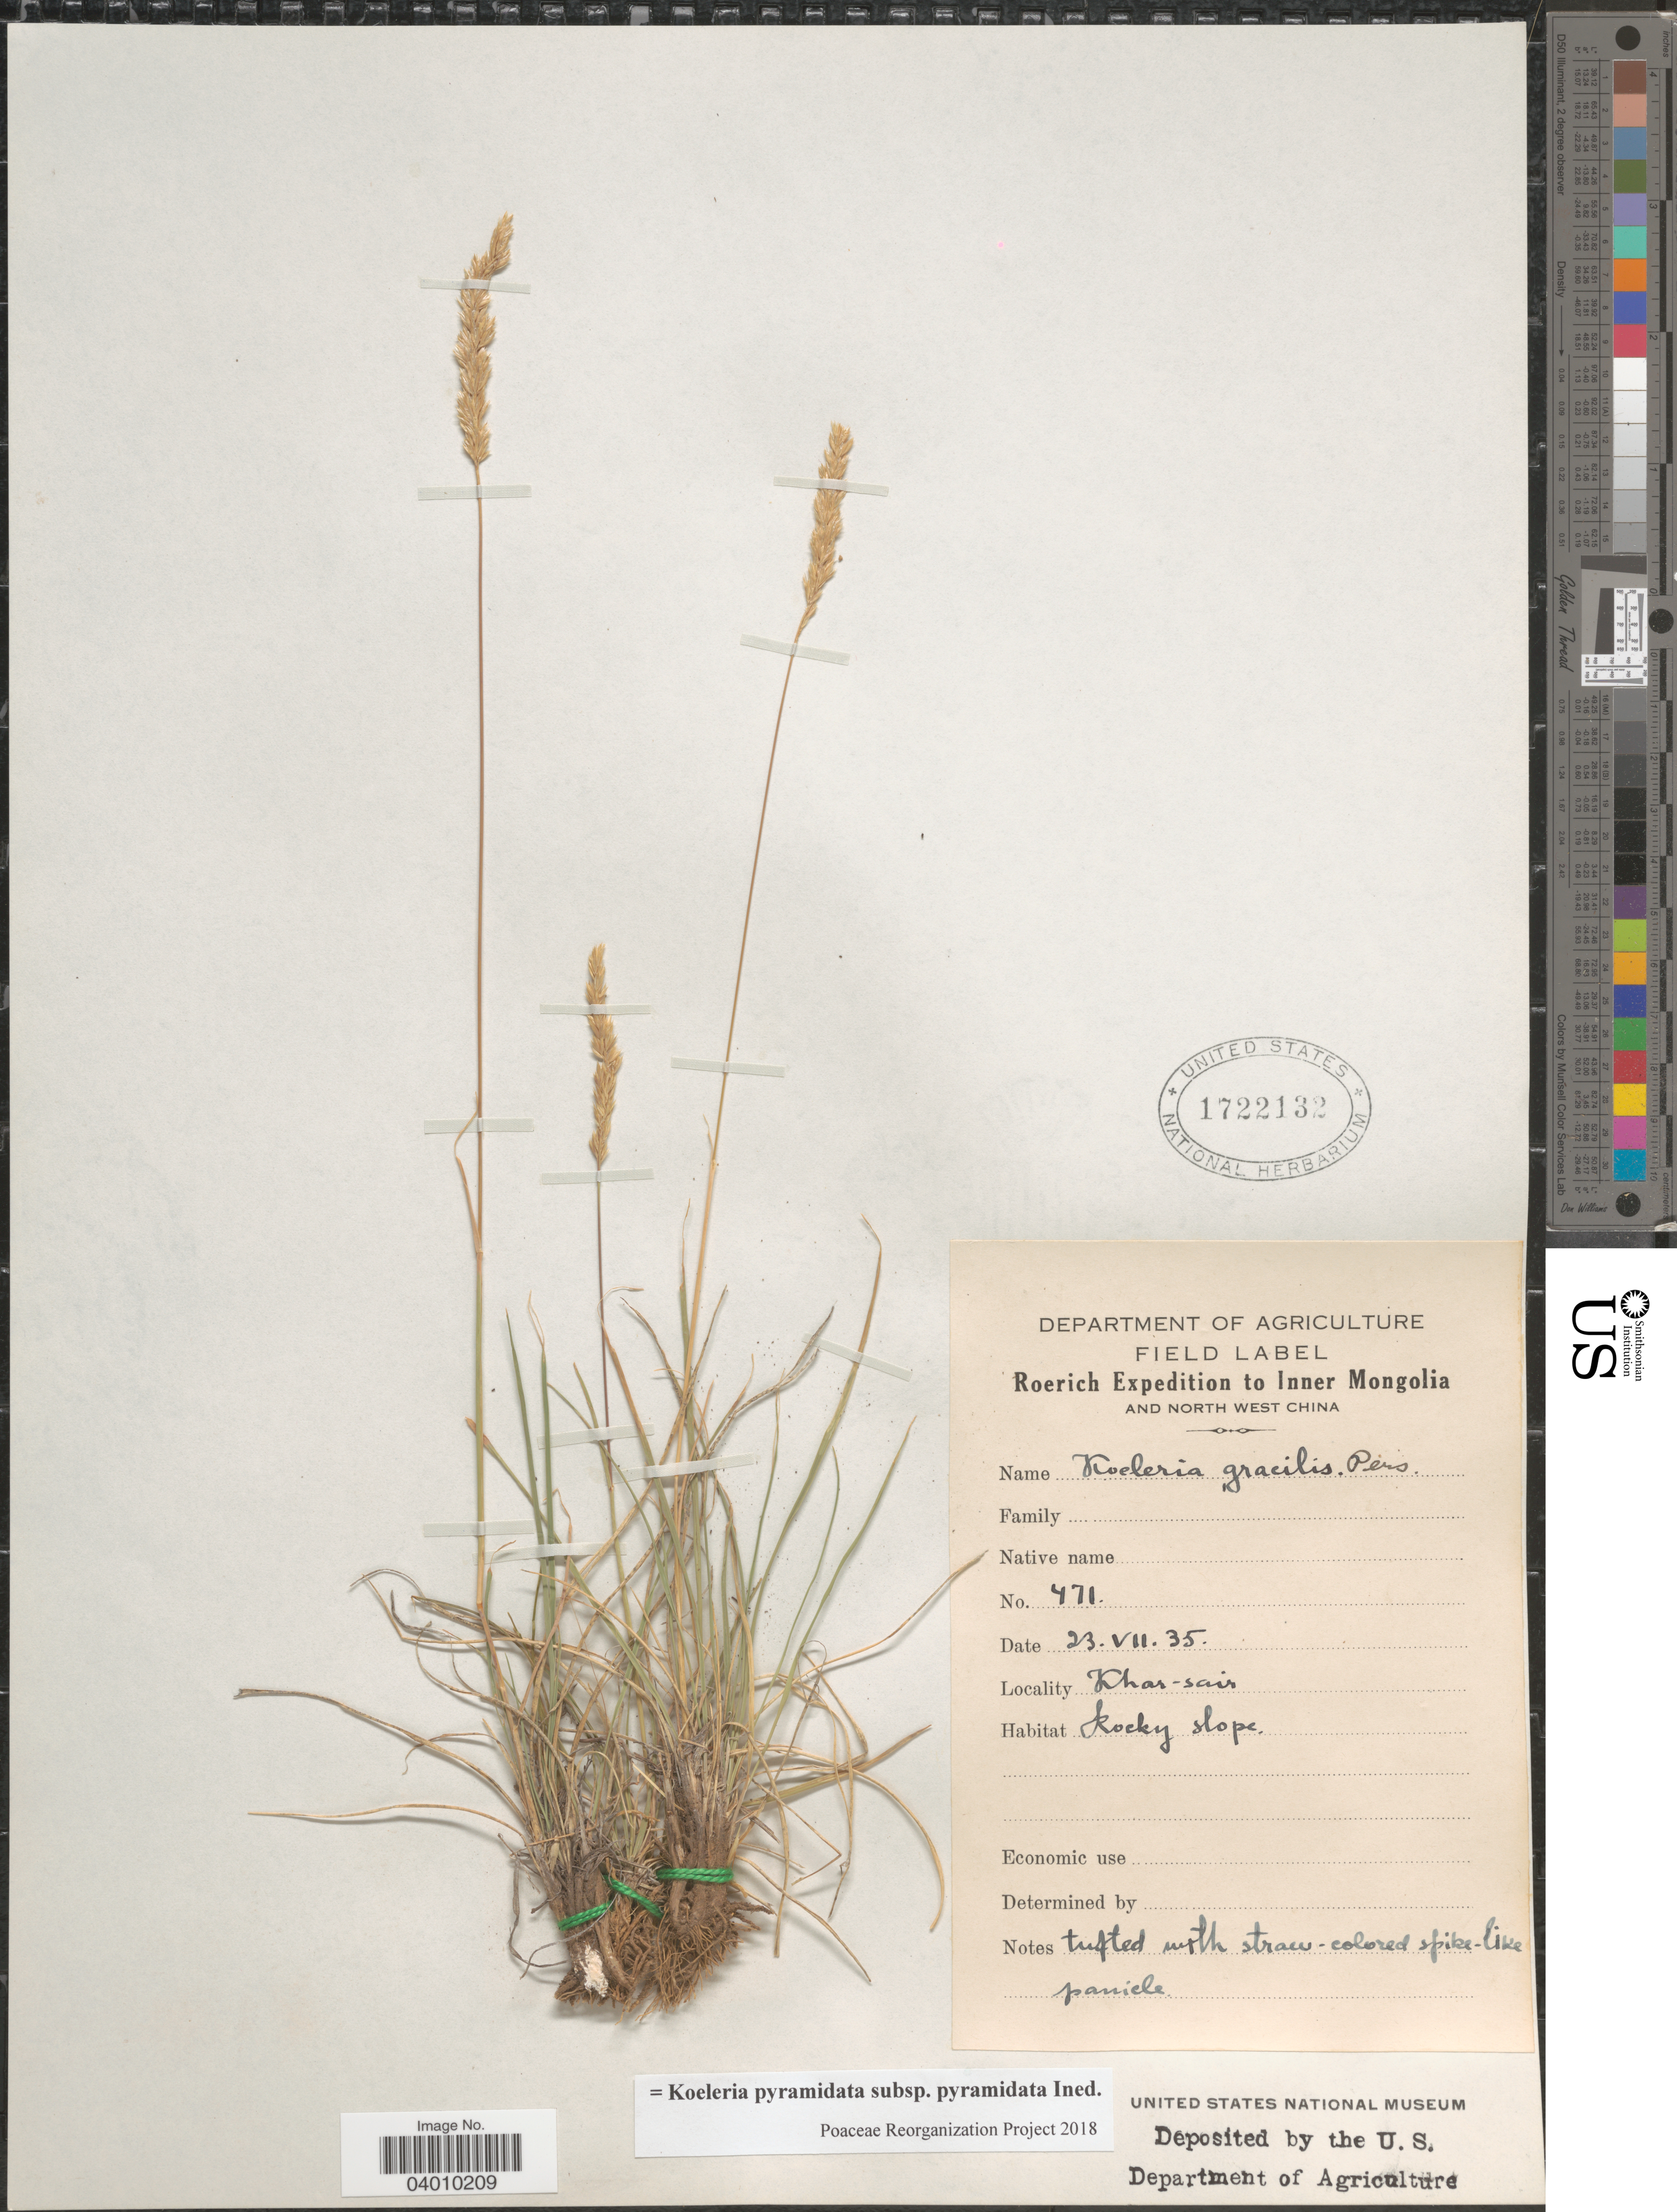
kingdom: Plantae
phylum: Tracheophyta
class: Liliopsida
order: Poales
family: Poaceae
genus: Koeleria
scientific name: Koeleria pyramidata subsp. pyramidata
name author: (Lam.) P. Beauv.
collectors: Roerich Expedition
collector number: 471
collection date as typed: Transcribed d/m/y: 23/7/35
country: China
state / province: Nei Monggol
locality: Inner Mongolia and North West China. Khar-sair.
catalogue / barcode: US 1722132